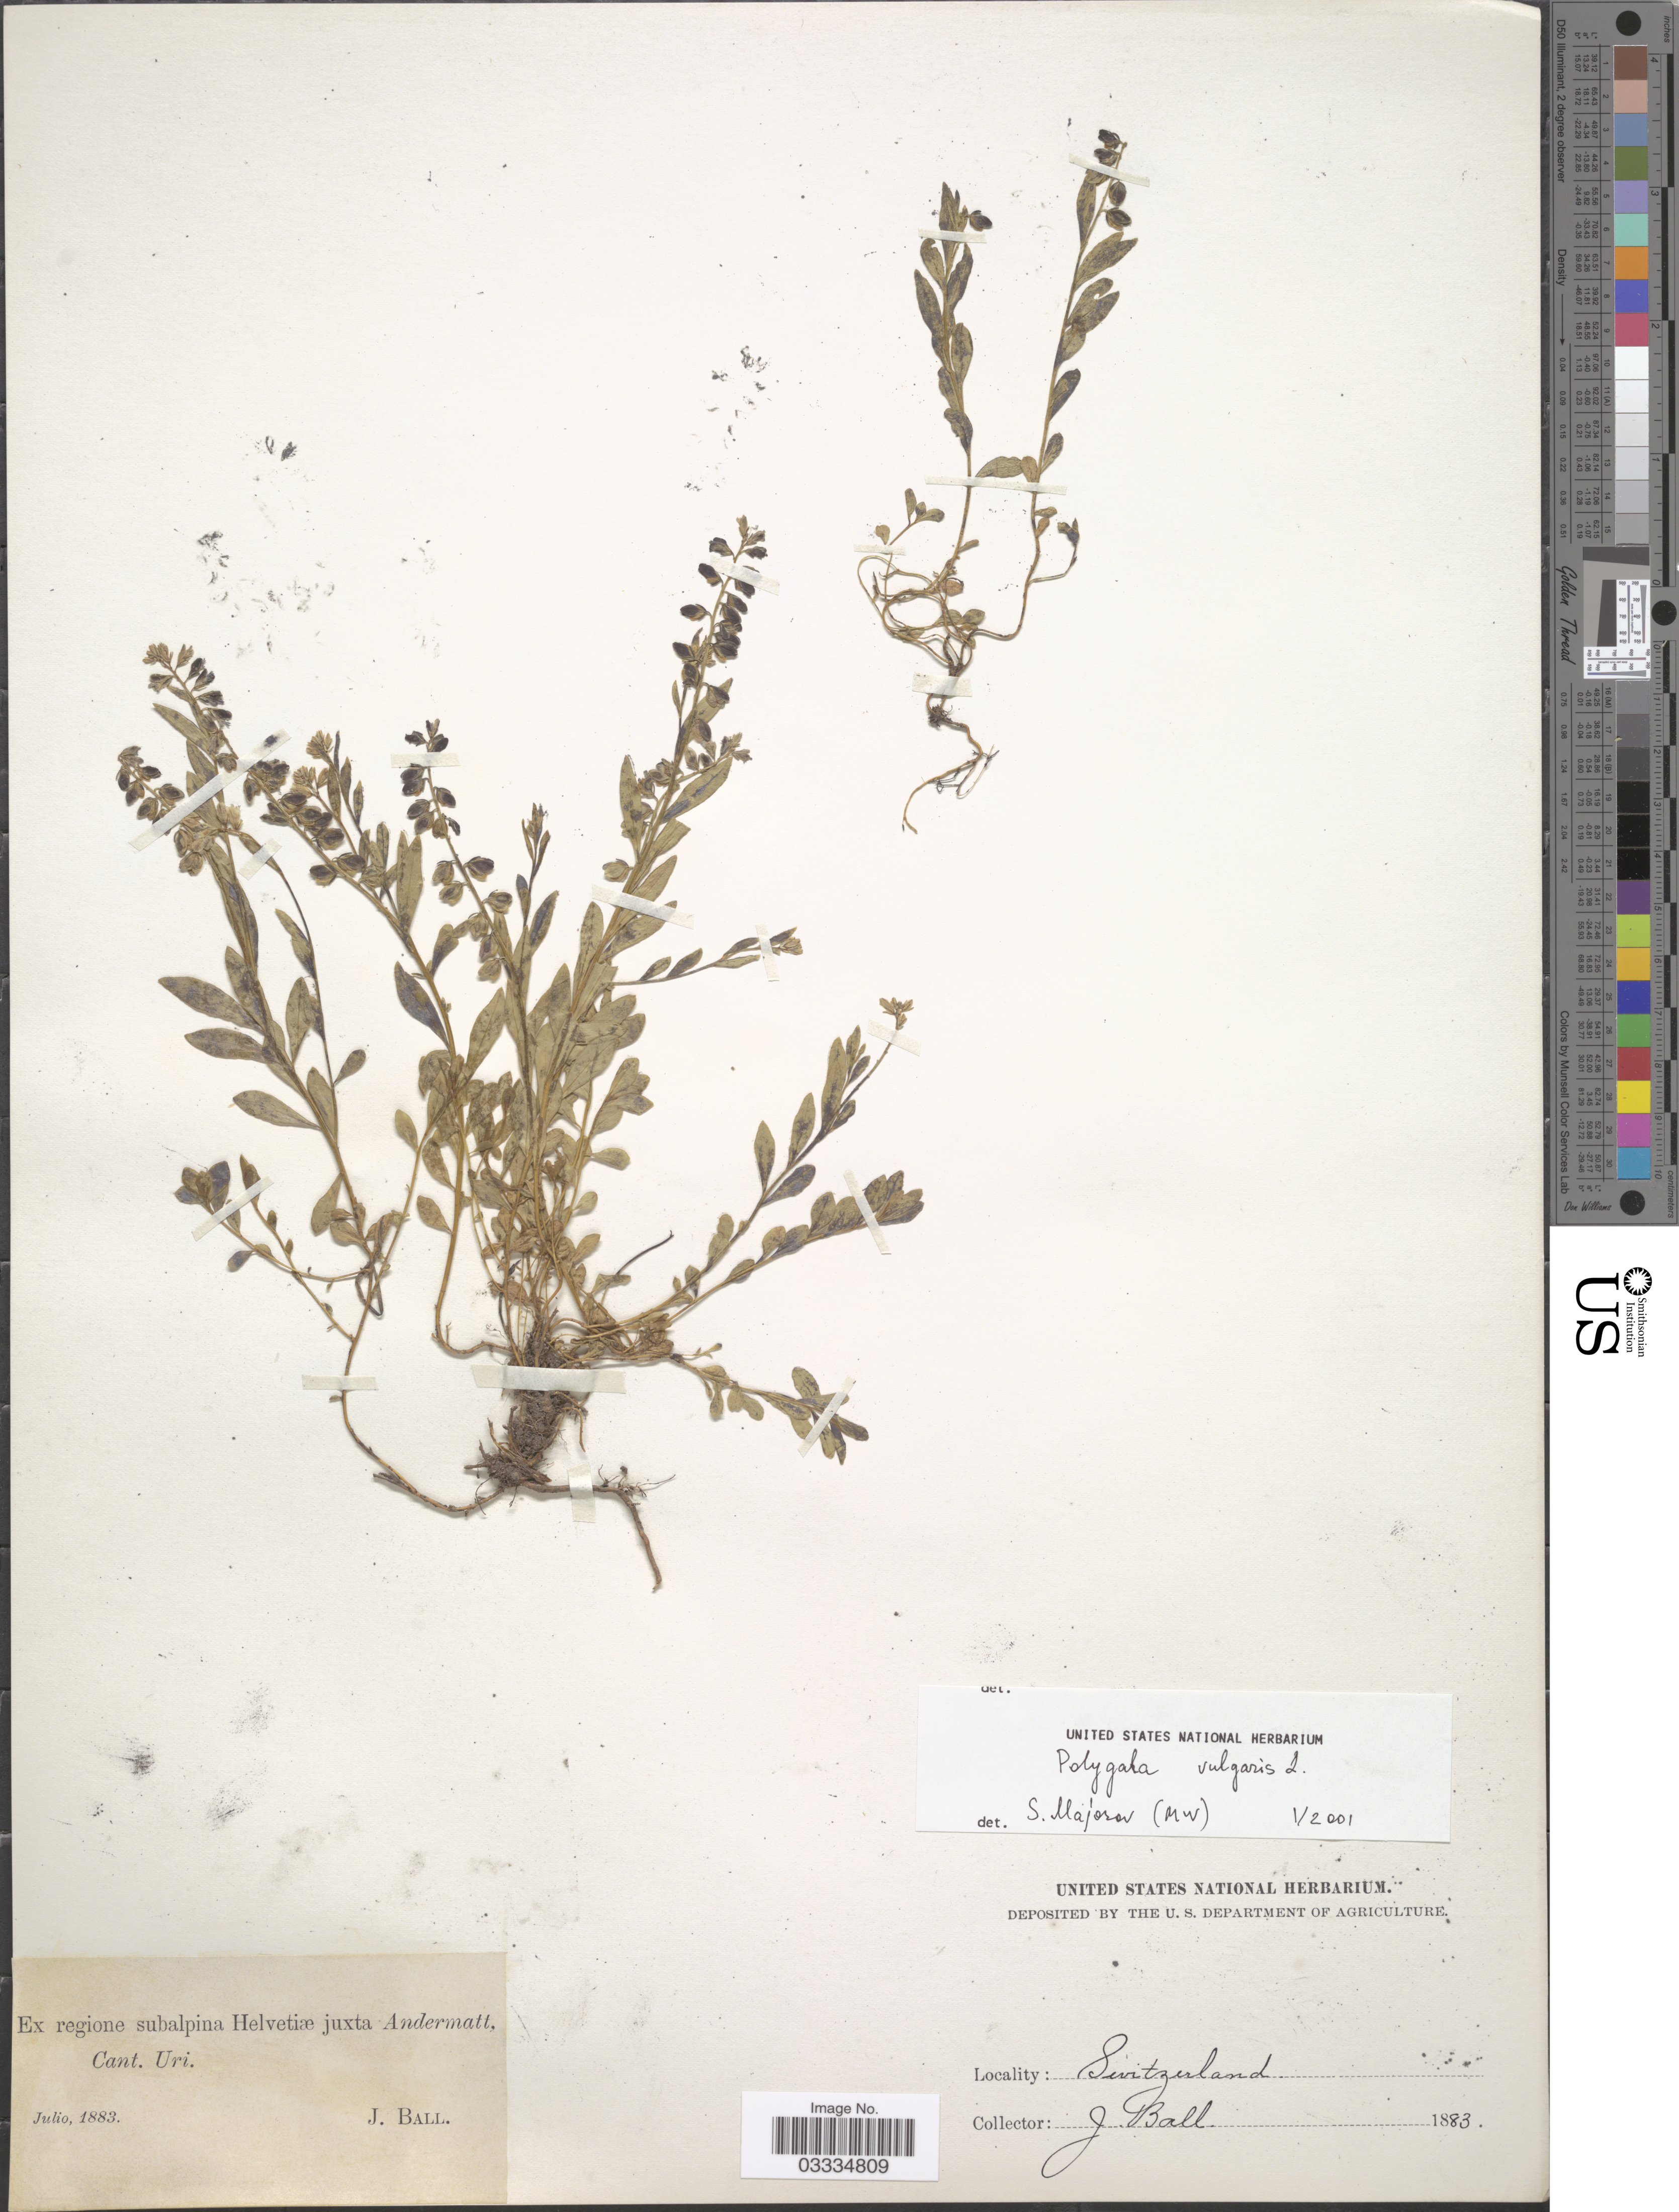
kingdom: Plantae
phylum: Tracheophyta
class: Magnoliopsida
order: Fabales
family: Polygalaceae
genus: Polygala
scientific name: Polygala vulgaris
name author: L.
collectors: J. Ball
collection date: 1883-07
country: Switzerland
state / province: Uri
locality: Ex regione subalpine Helvetiæ juxta Andermatt, Cant.